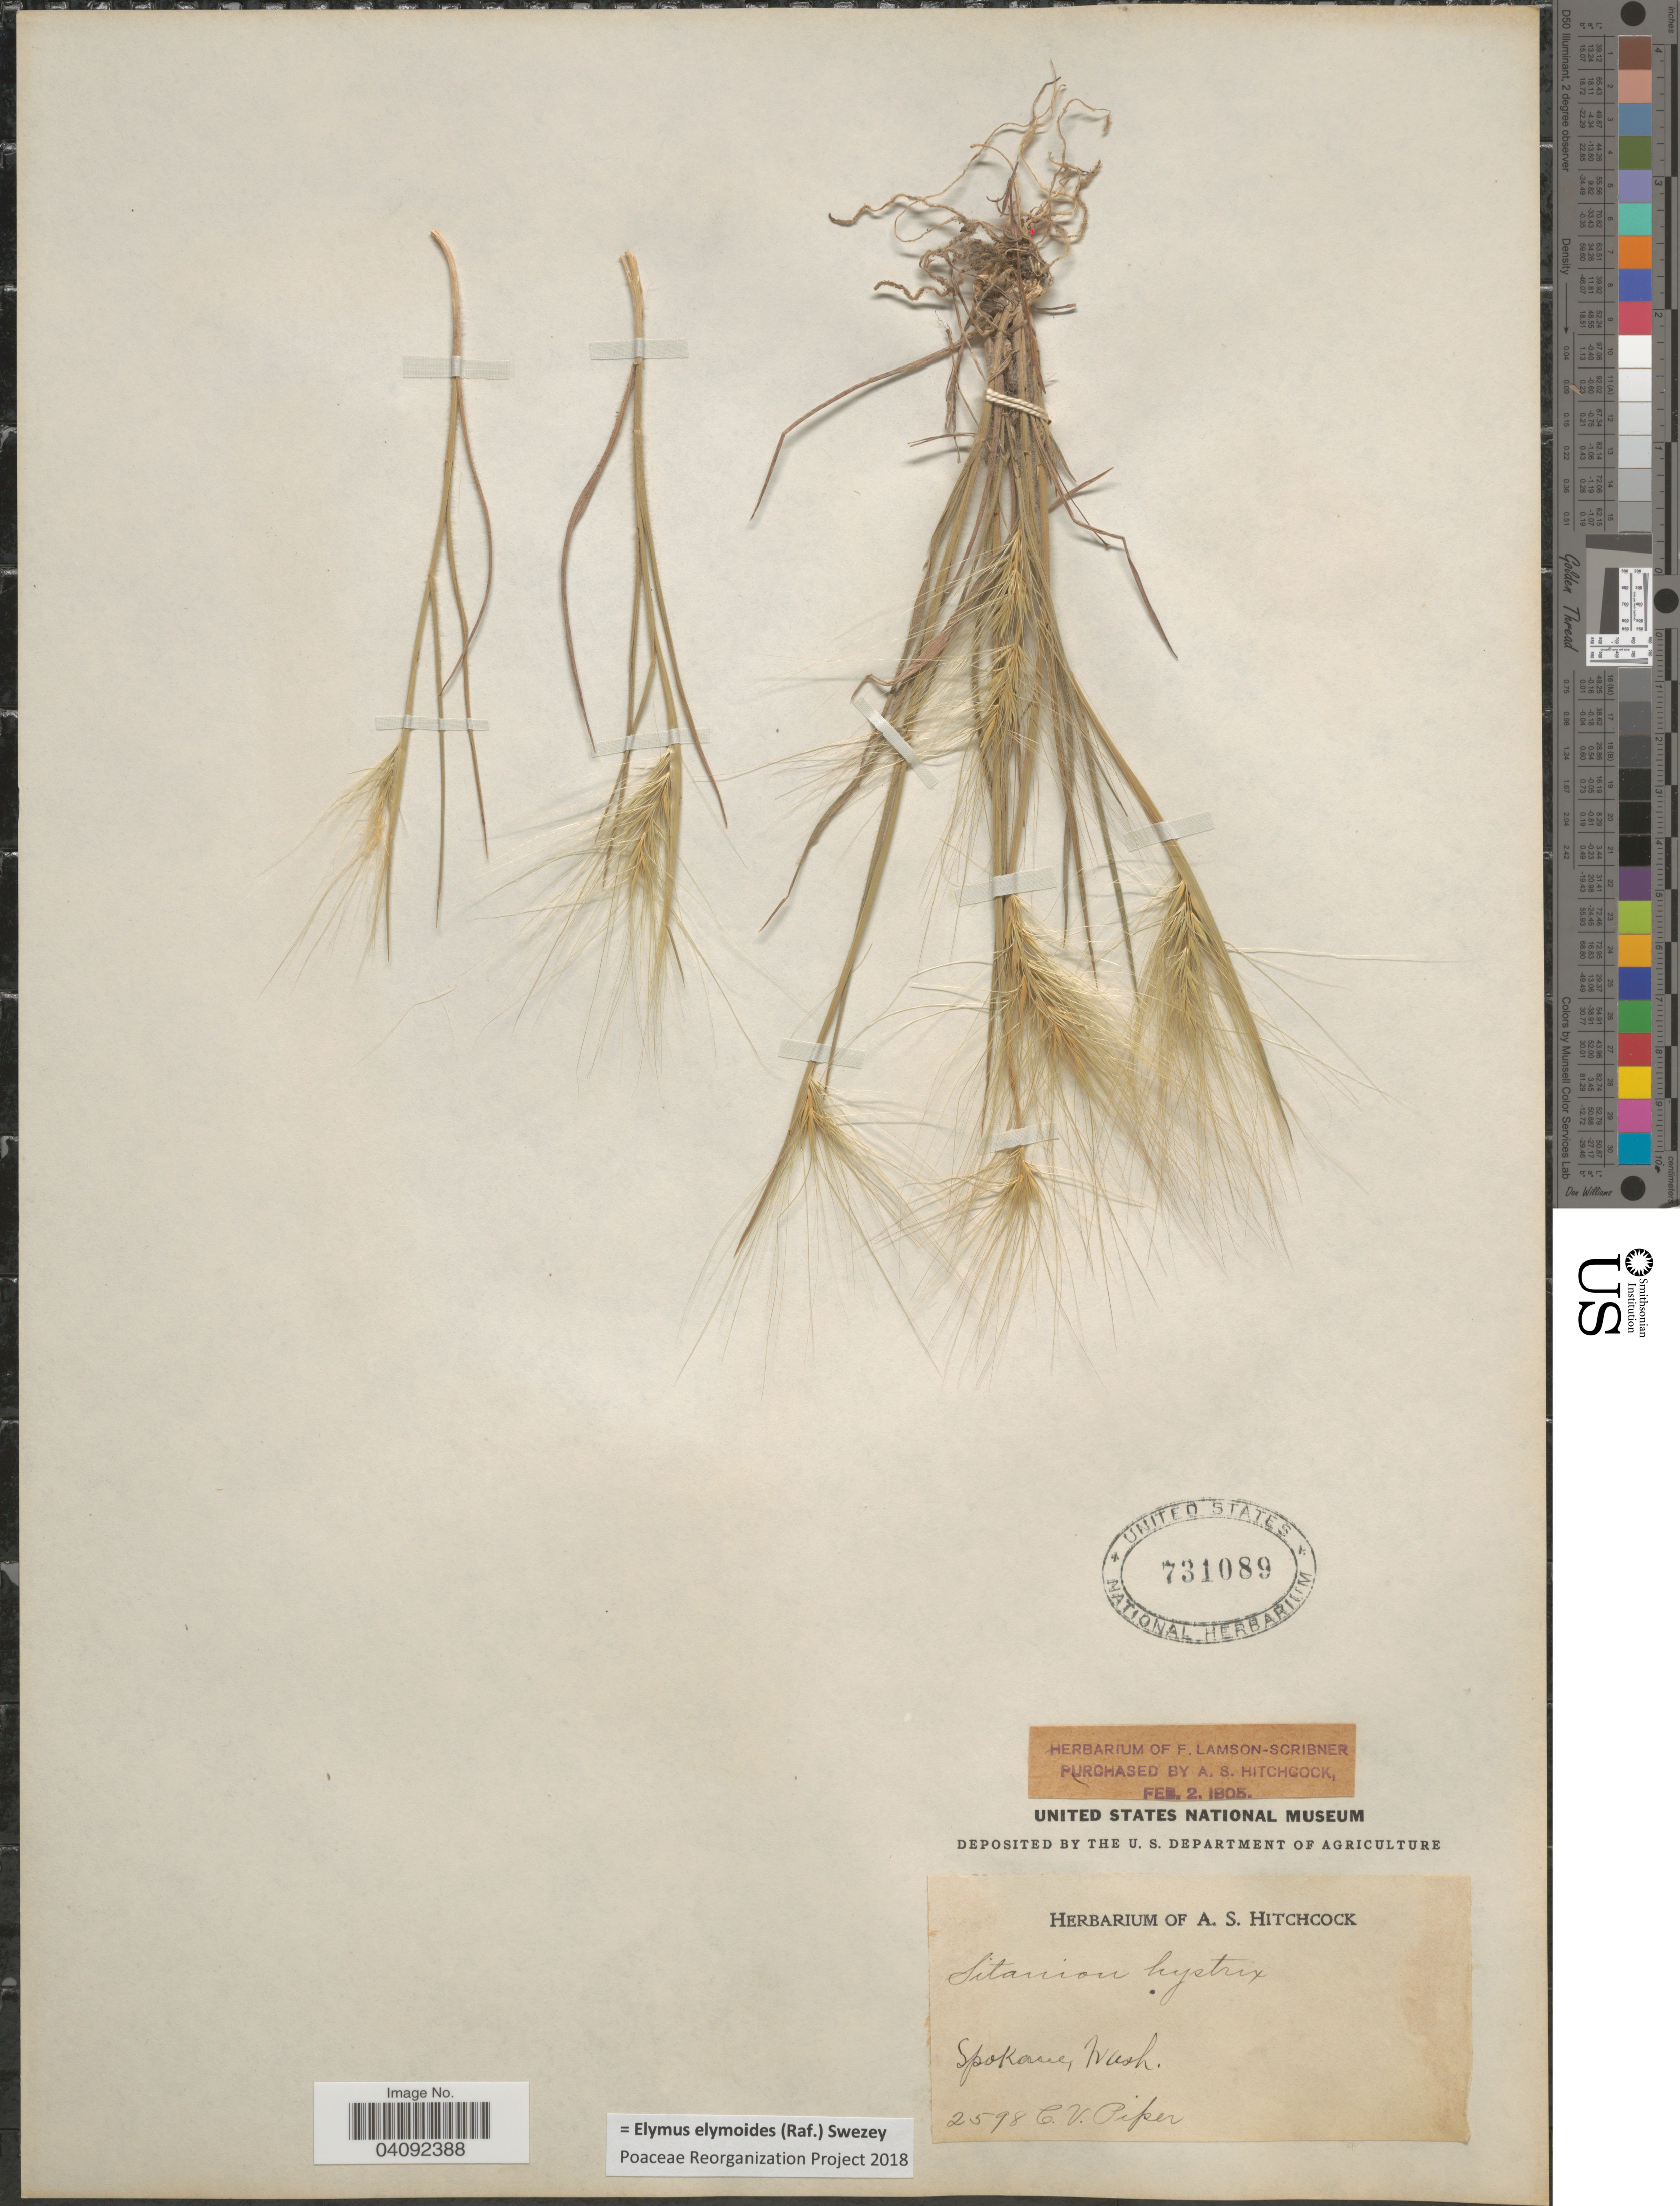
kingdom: Plantae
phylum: Tracheophyta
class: Liliopsida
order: Poales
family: Poaceae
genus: Elymus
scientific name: Elymus elymoides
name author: (Raf.) Swezey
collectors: C. V. Piper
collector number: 2598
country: United States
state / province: Washington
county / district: Spokane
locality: Spokane.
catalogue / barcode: US 731089